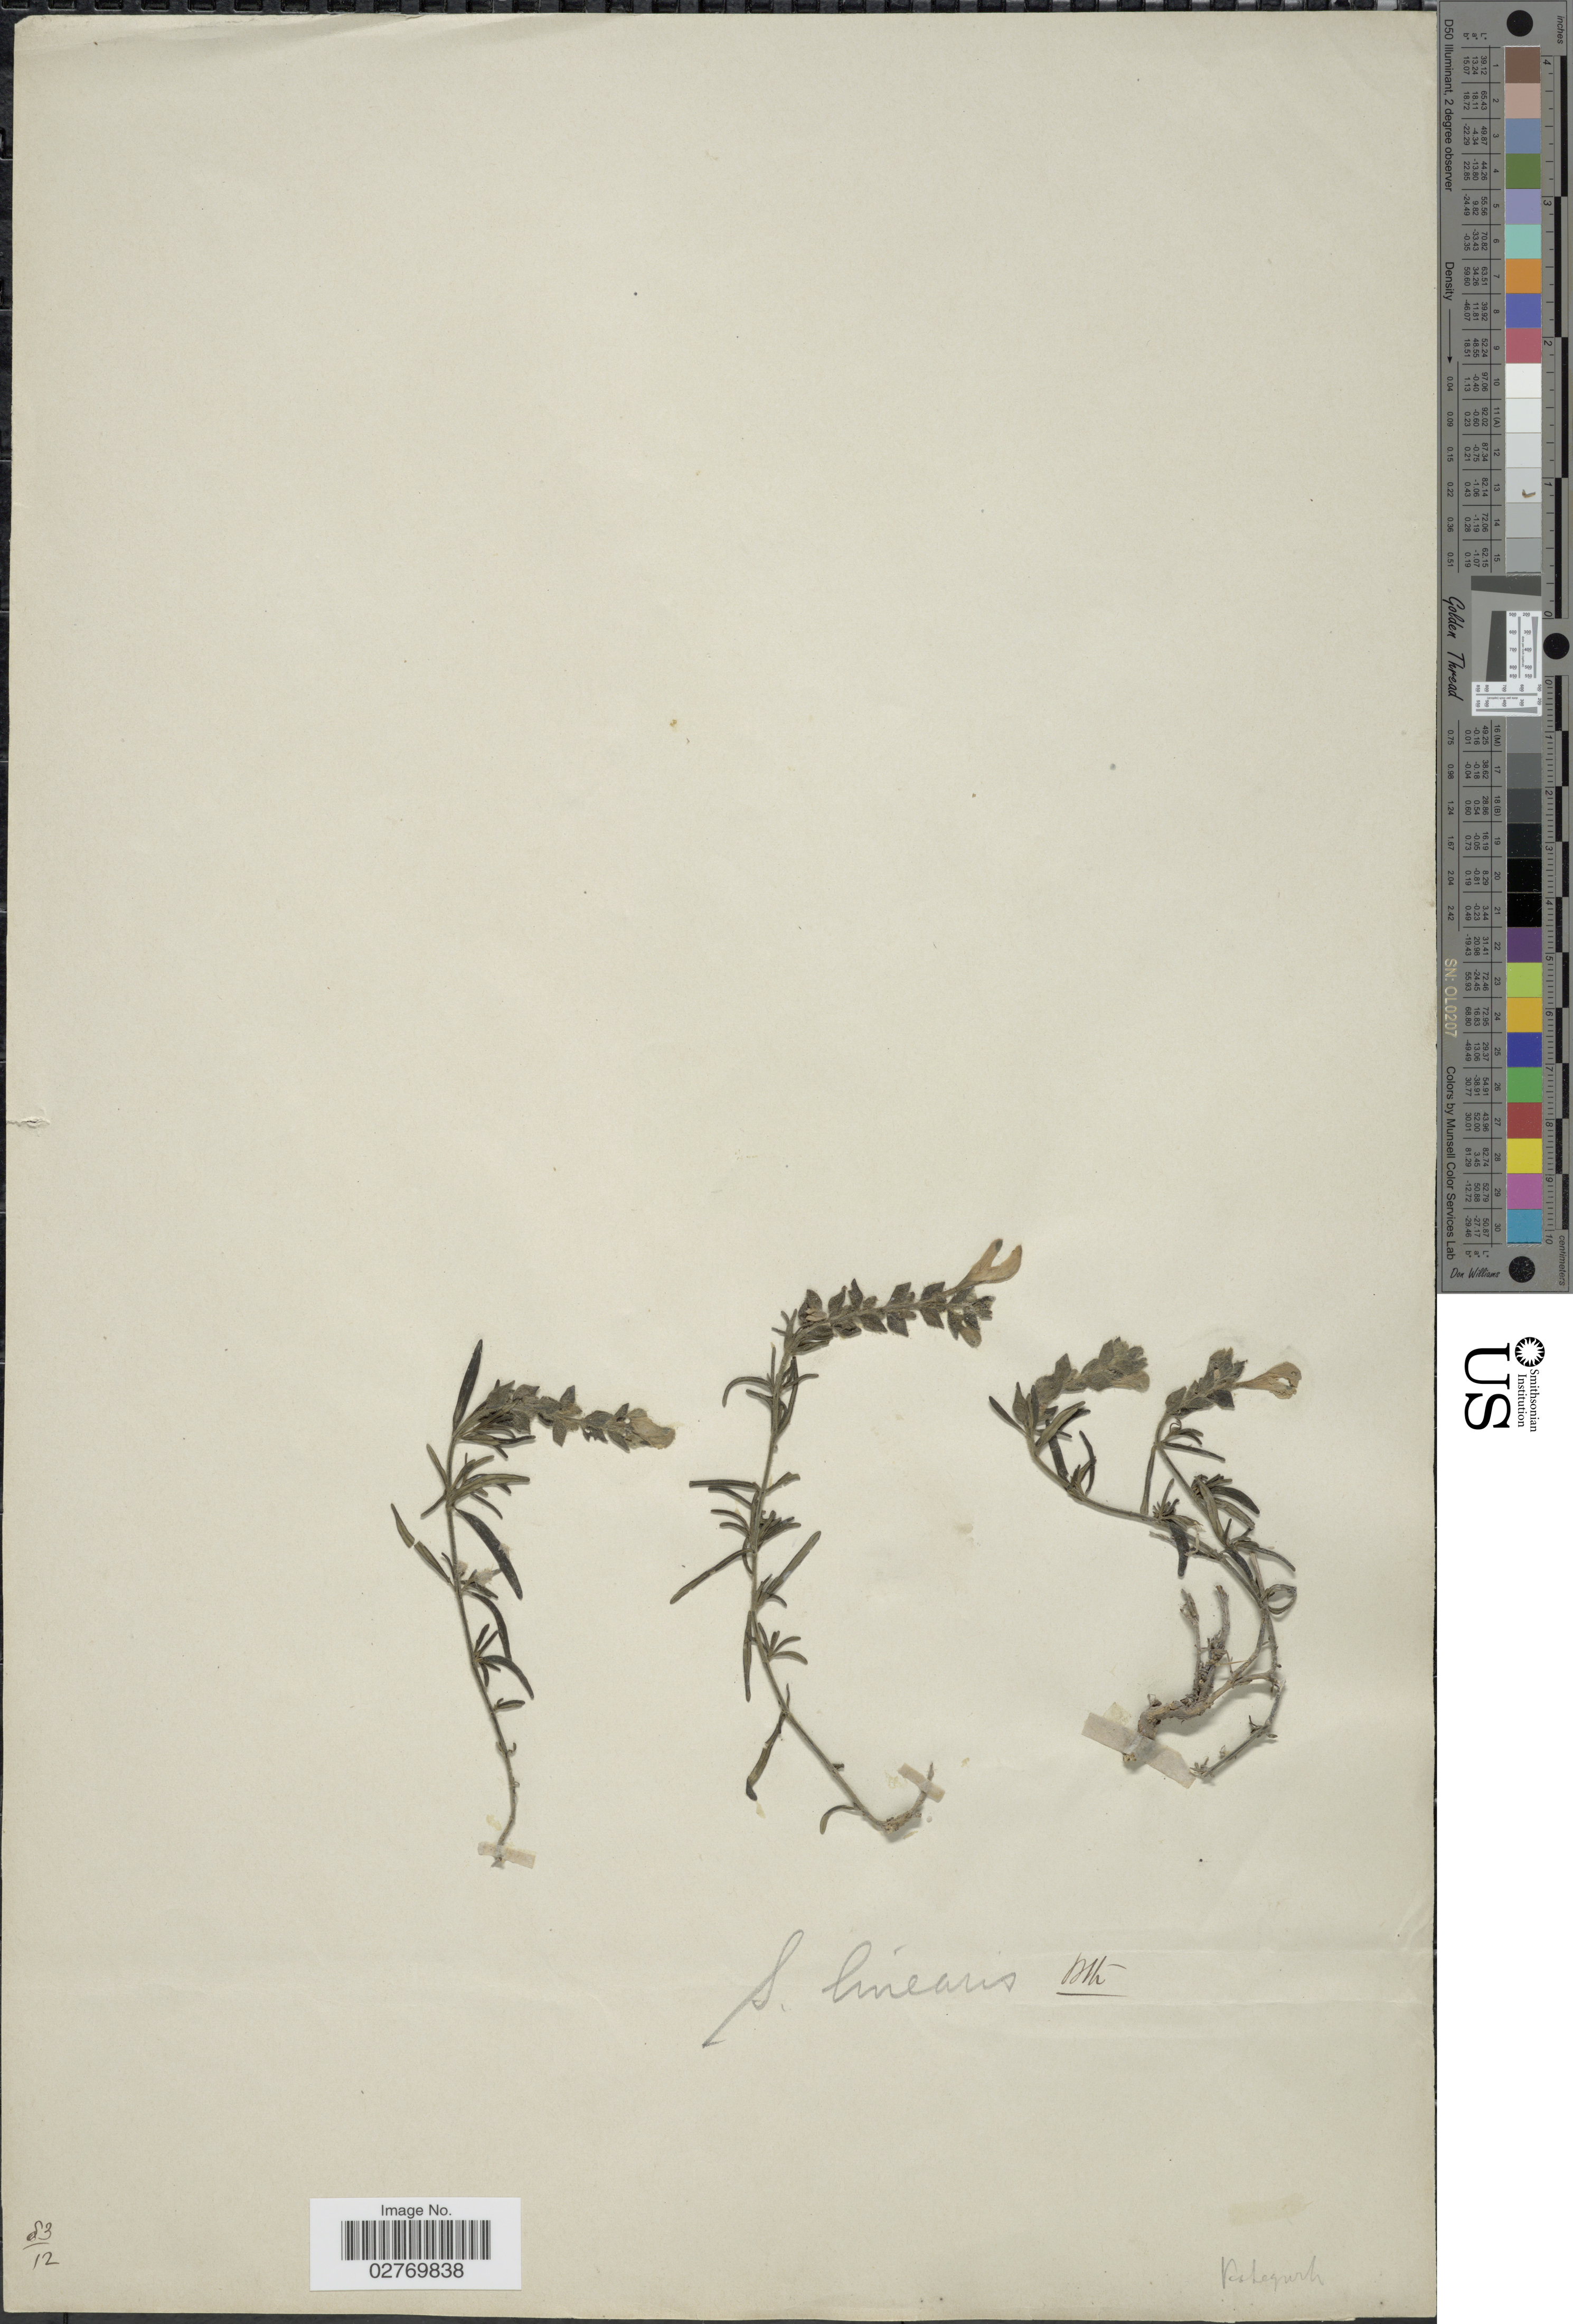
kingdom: Plantae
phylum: Tracheophyta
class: Magnoliopsida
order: Lamiales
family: Lamiaceae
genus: Scutellaria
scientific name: Scutellaria linearis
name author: Benth.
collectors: Vestegurh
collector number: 83/12 ?